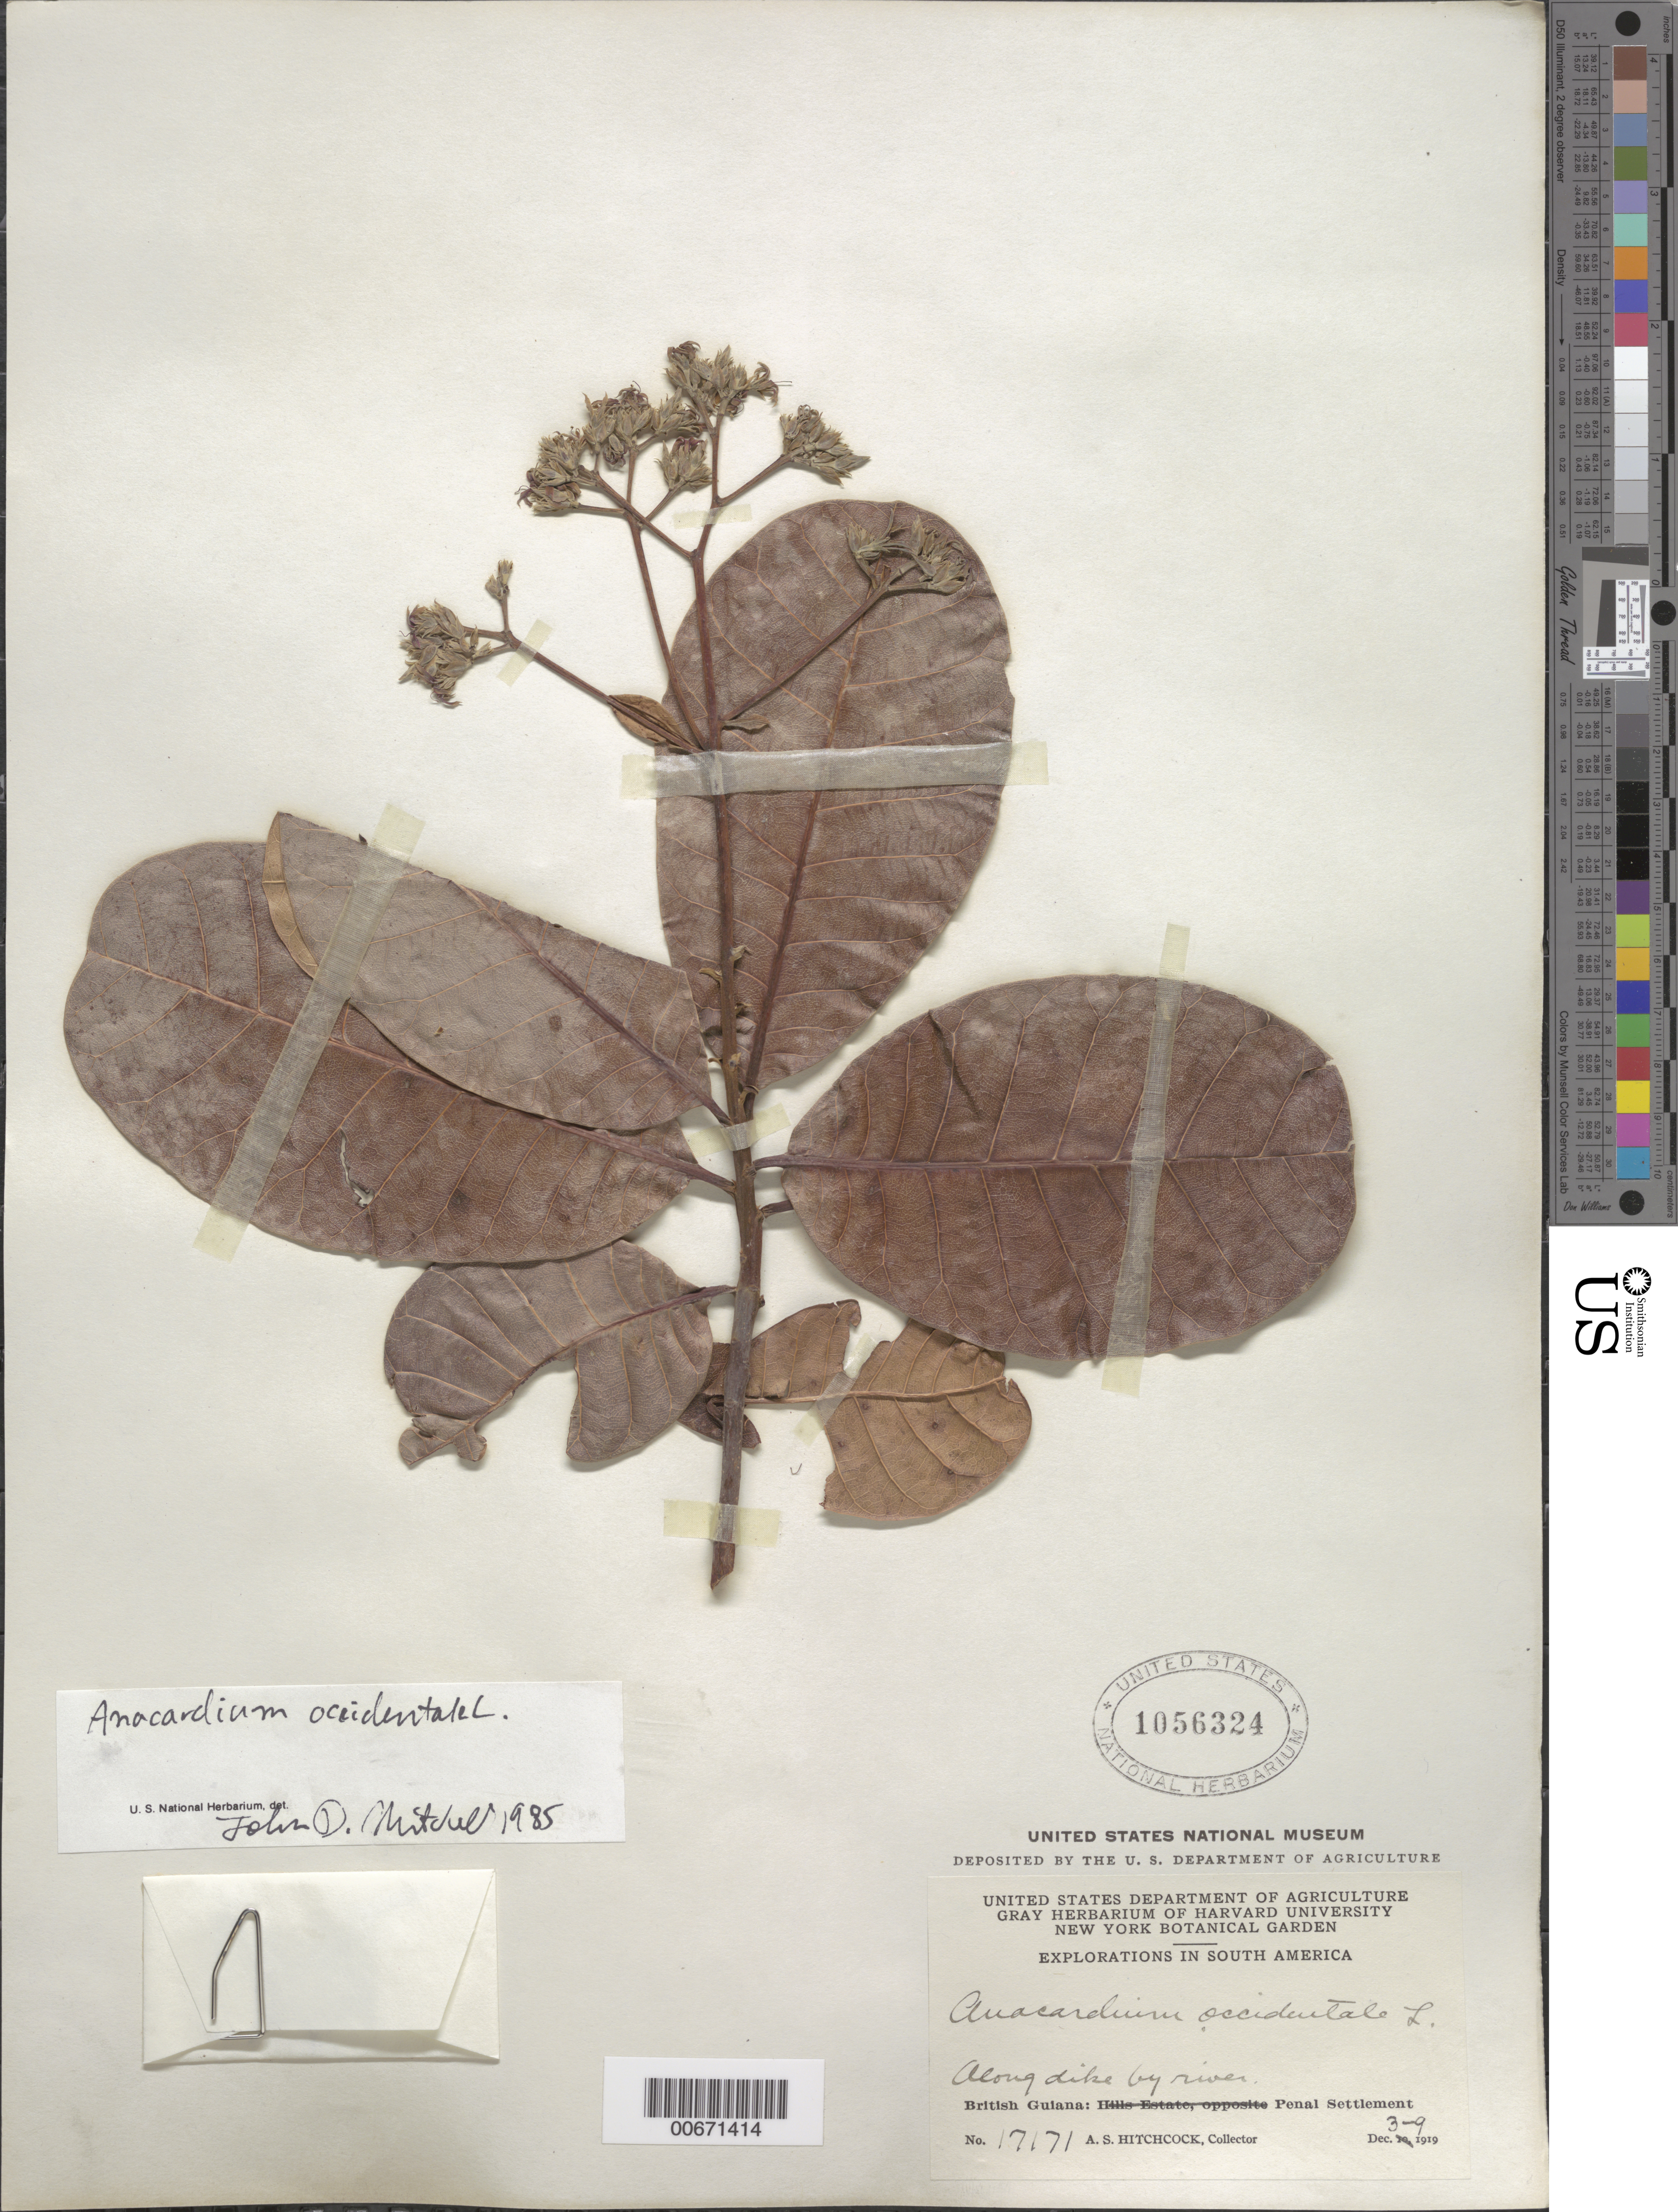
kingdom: Plantae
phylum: Tracheophyta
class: Magnoliopsida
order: Sapindales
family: Anacardiaceae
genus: Anacardium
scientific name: Anacardium occidentale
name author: L.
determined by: Mitchell, John D.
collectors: A. S. Hitchcock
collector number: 17171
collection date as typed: Dec. 3-9, 1919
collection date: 1919-12-03/1919-12-09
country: Guyana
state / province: Cuyuni-Mazaruni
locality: Penal Settlement, on W side of Essequibo River, near mouth of Mazaruni River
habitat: Along dike by river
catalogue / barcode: US 1056324